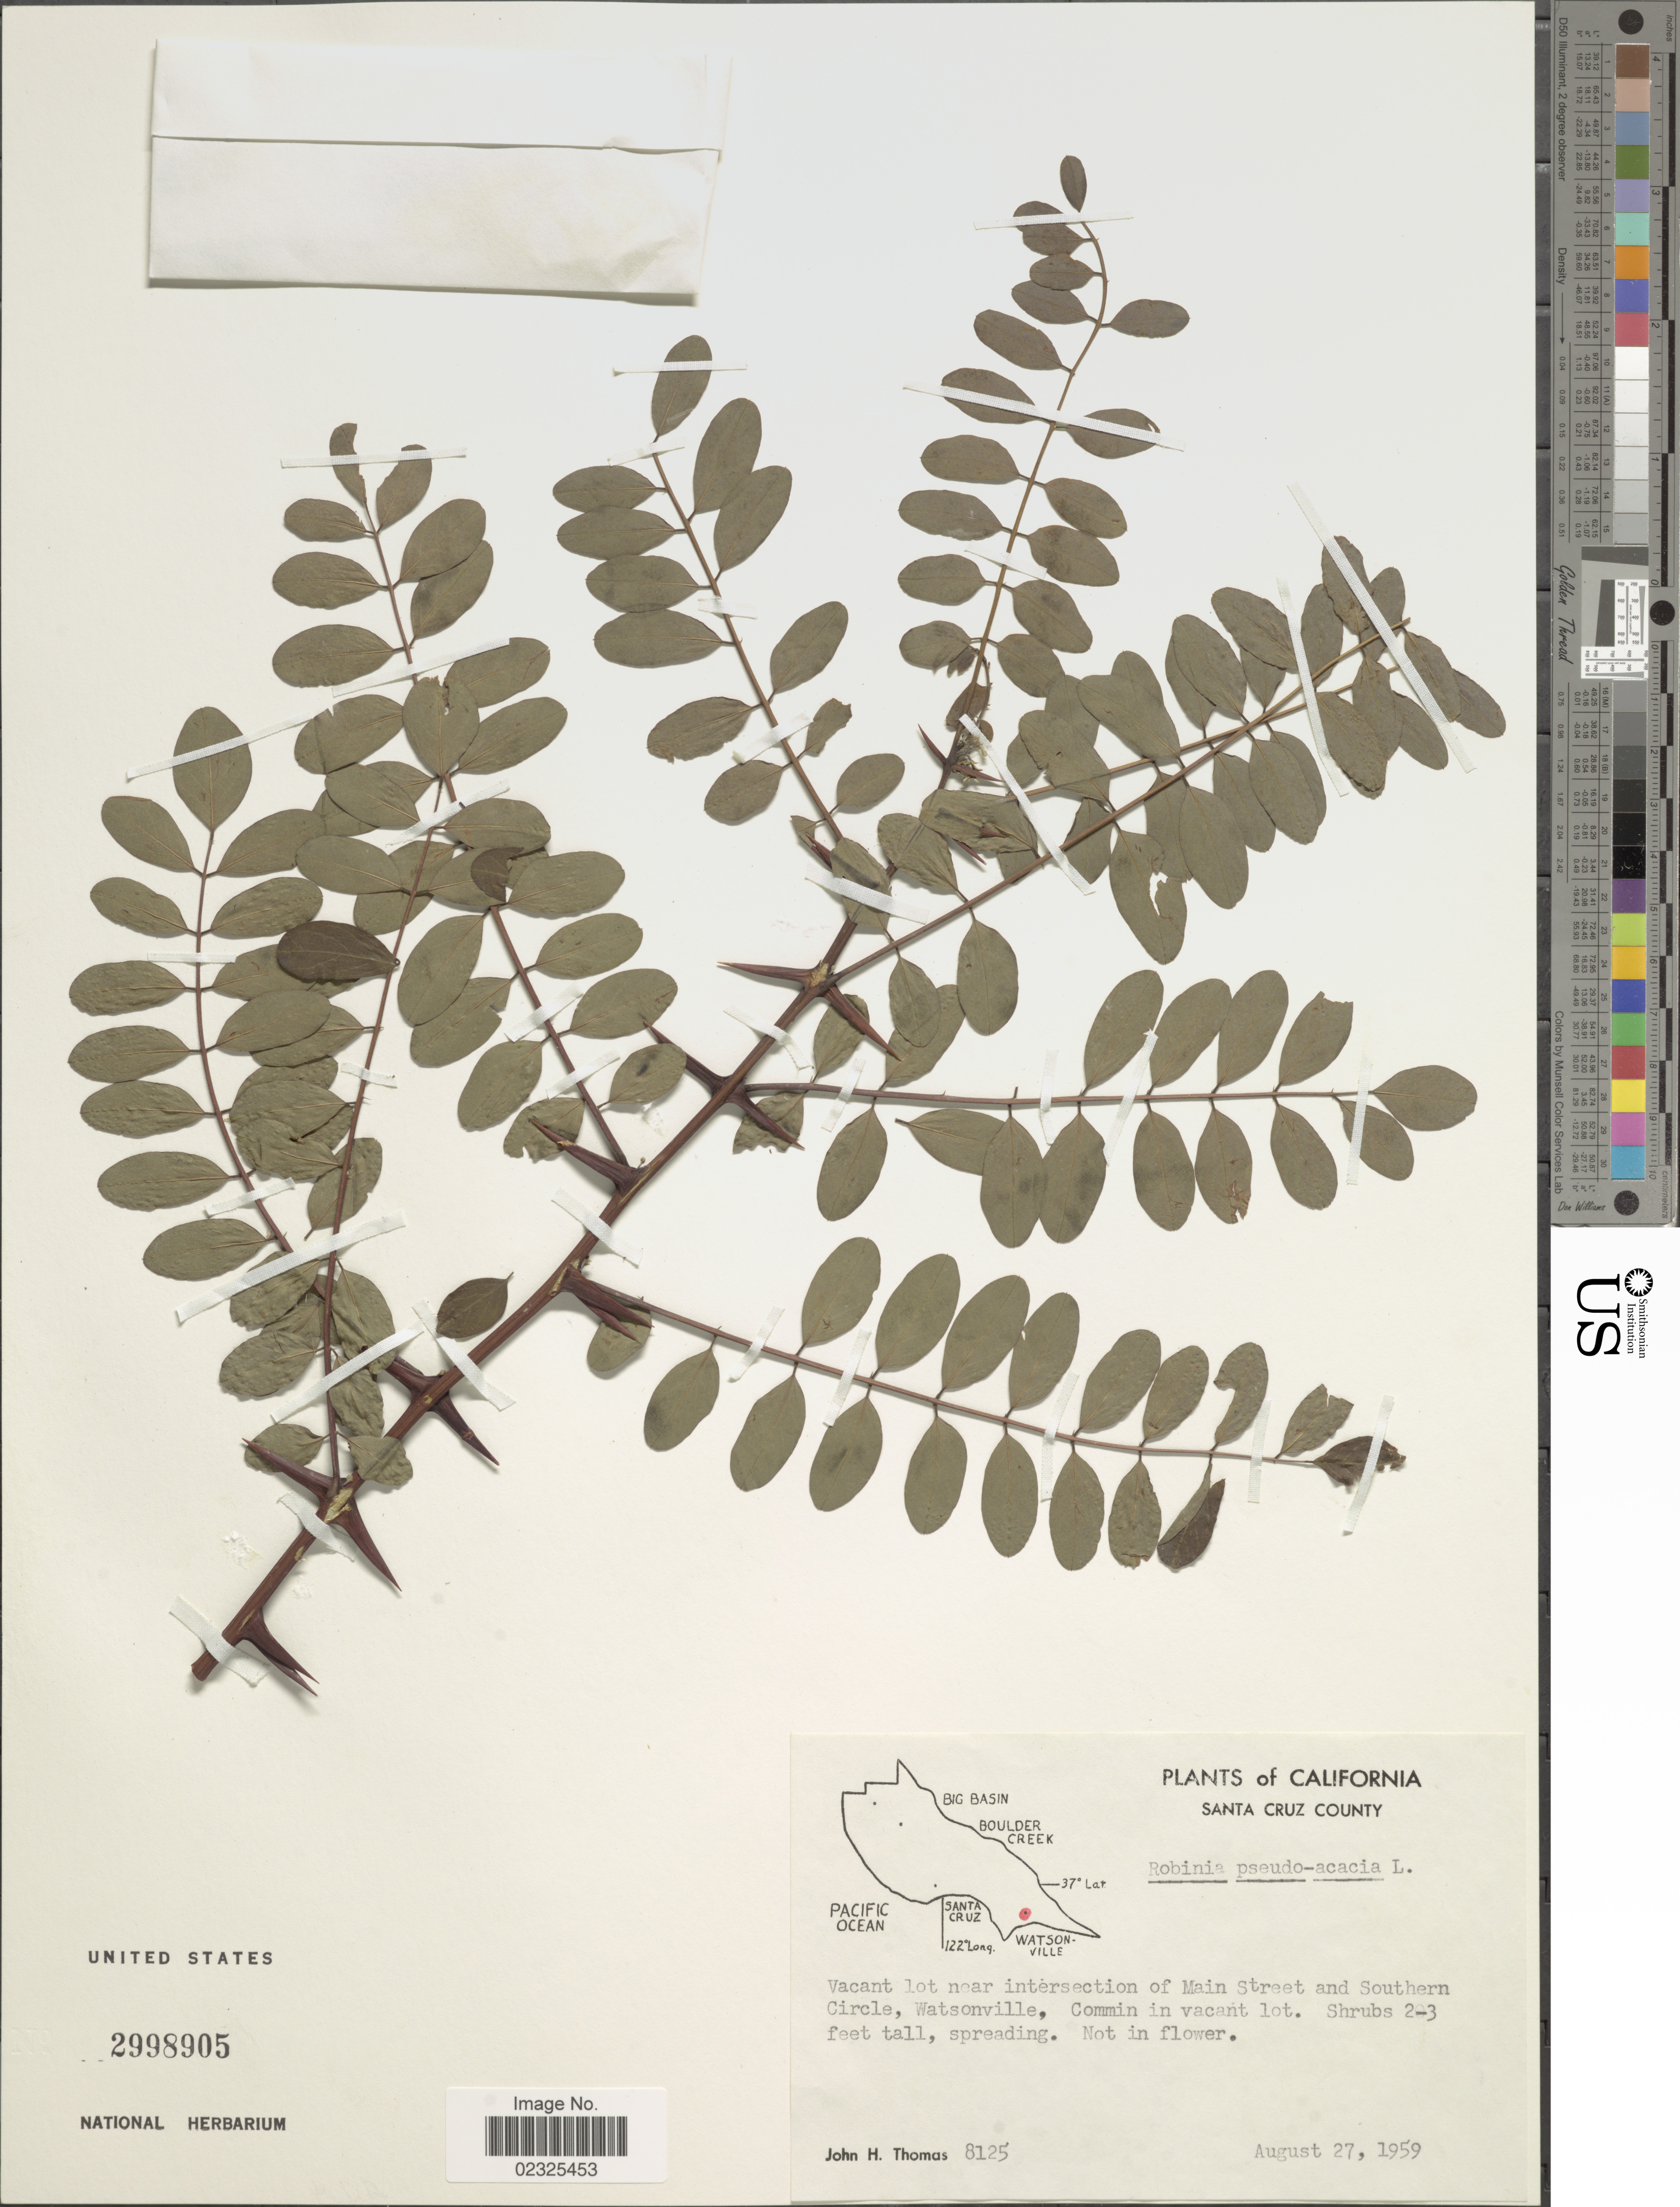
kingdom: Plantae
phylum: Tracheophyta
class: Magnoliopsida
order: Fabales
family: Fabaceae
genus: Robinia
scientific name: Robinia pseudoacacia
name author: L.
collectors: J. H. Thomas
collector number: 8125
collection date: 1959-08-27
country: United States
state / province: California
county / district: Santa Cruz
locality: Santa Cruz County, Vacant lot near intersection of Main Street and Southern Circle, Watsonville, common in vacant lot.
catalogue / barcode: US 2998905